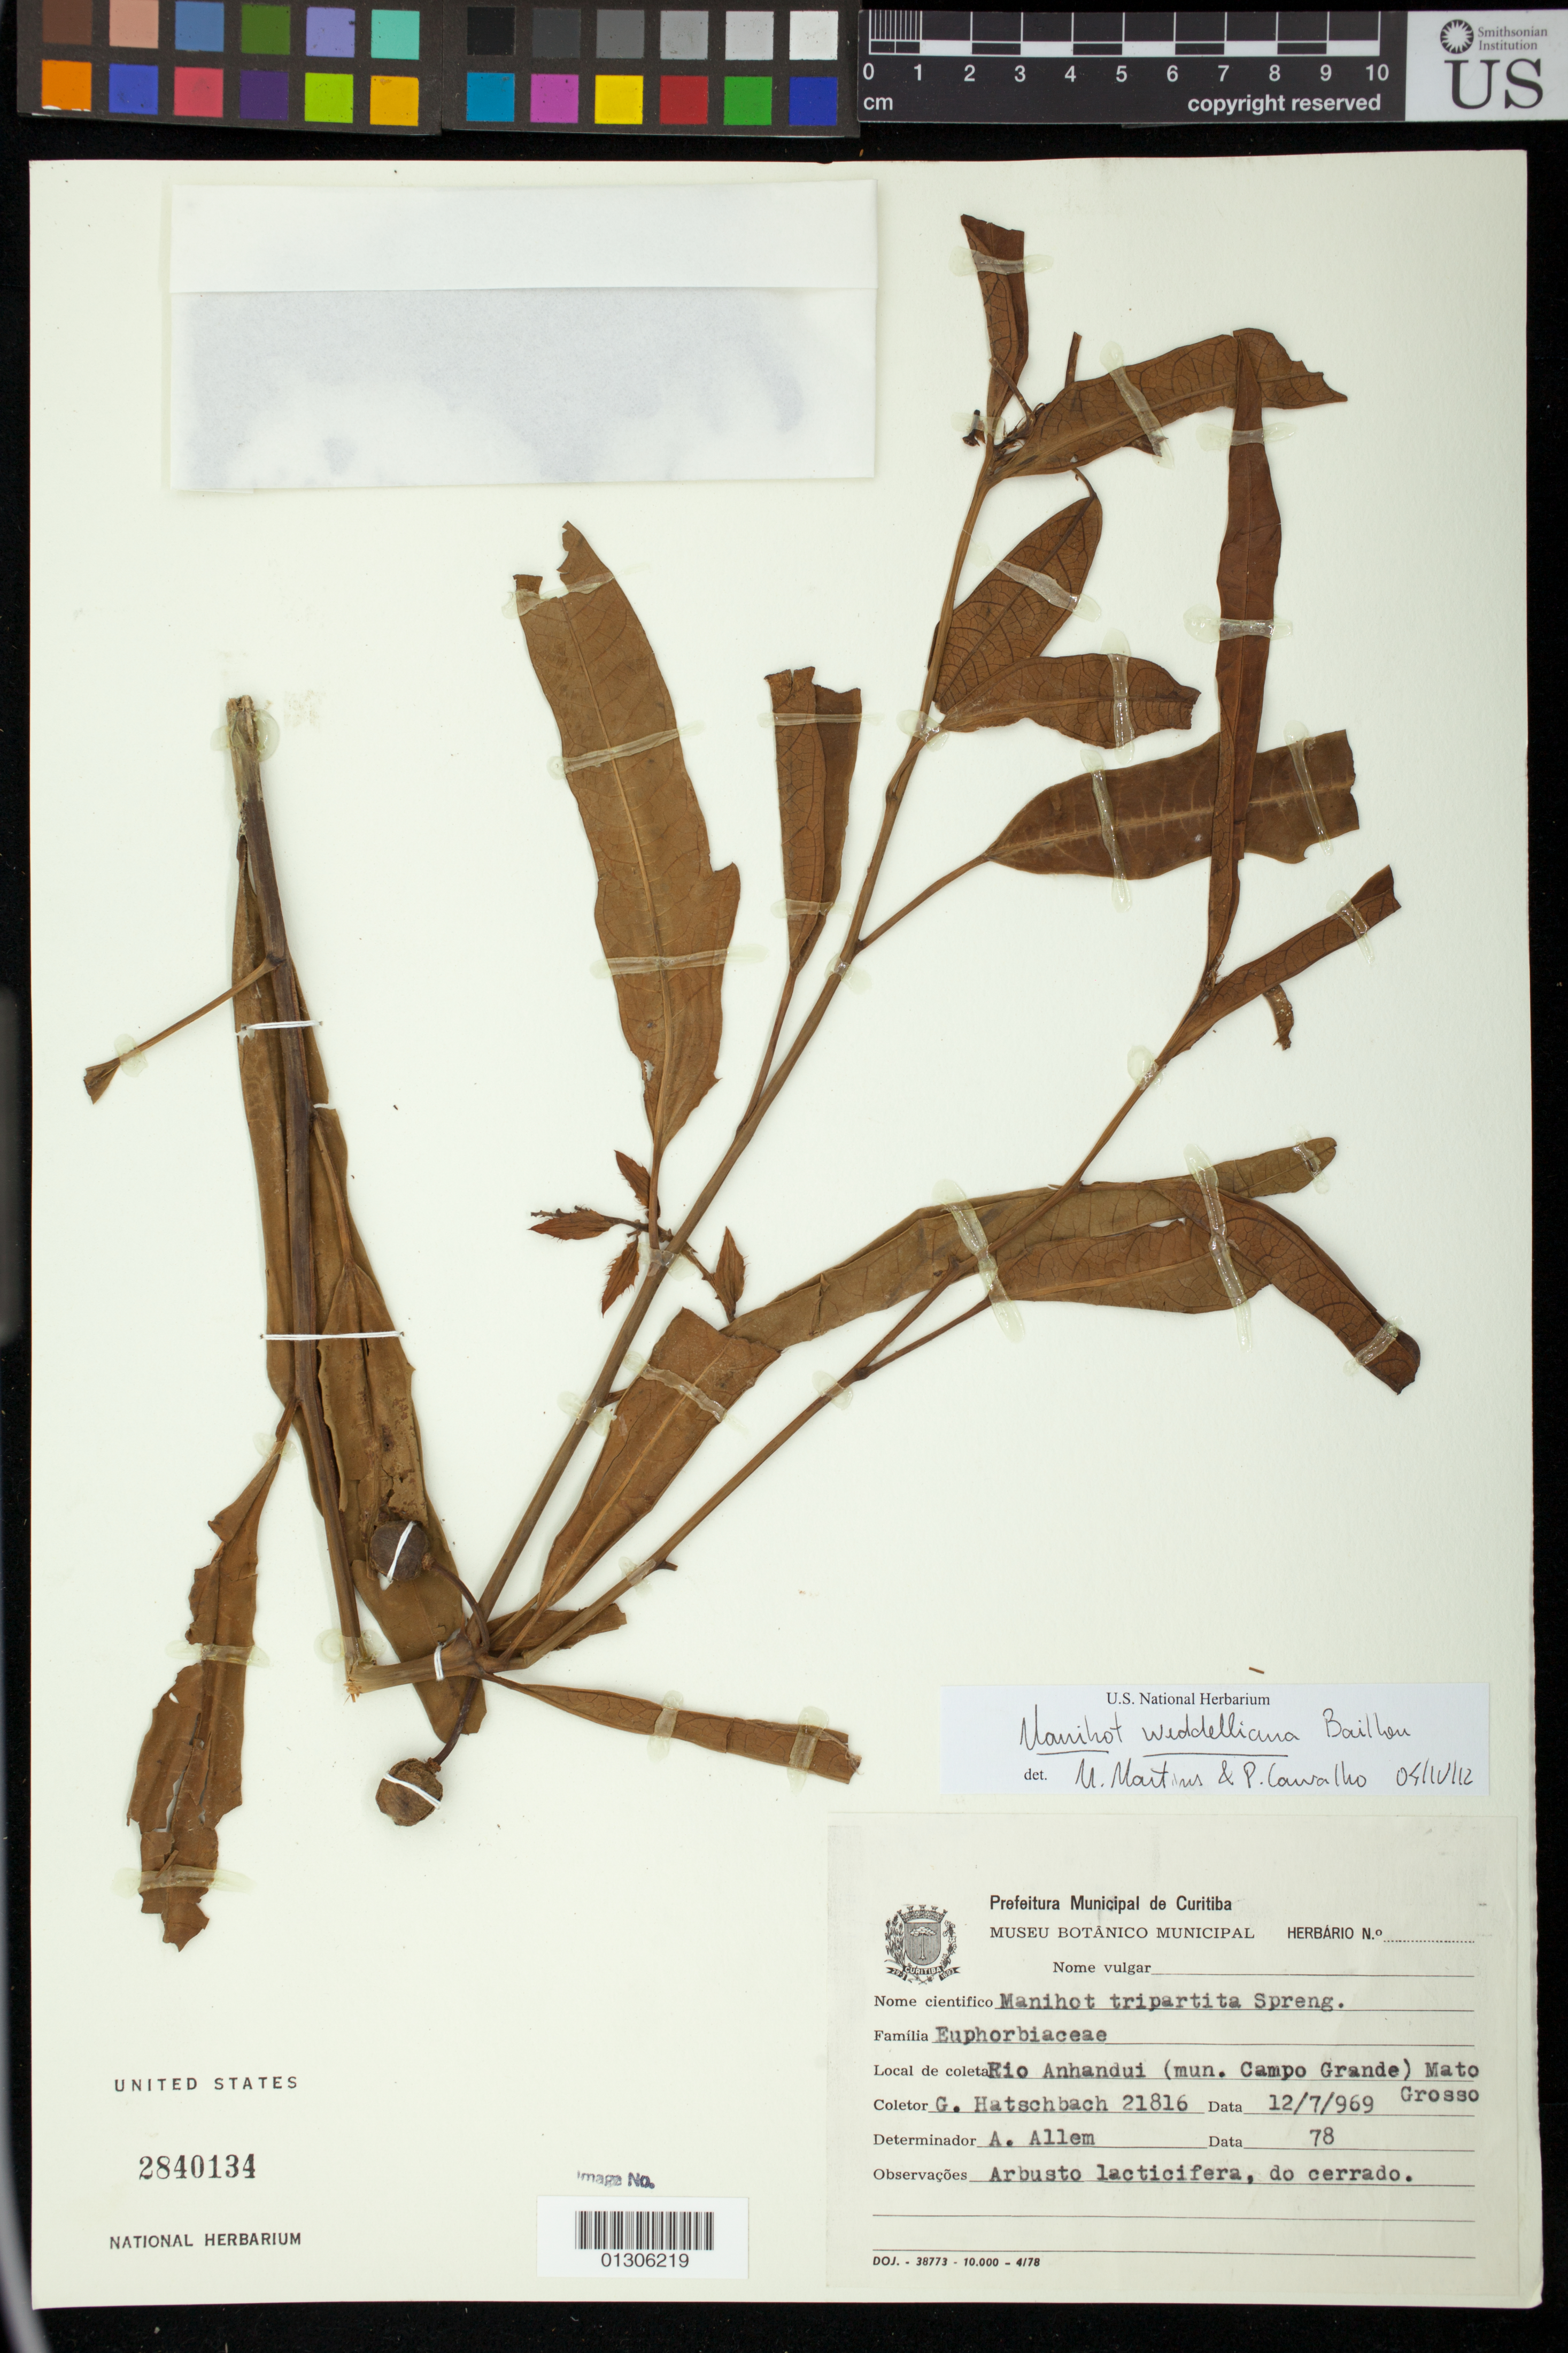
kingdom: Plantae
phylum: Tracheophyta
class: Magnoliopsida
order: Malpighiales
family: Euphorbiaceae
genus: Manihot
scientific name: Manihot weddelliana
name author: Baill.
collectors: G. Hatschbach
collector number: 21816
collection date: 1969-12-07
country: Brazil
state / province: Mato Grosso do Sul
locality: Rio Anhandui (mun. Campo Grande)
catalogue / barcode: US 2840134